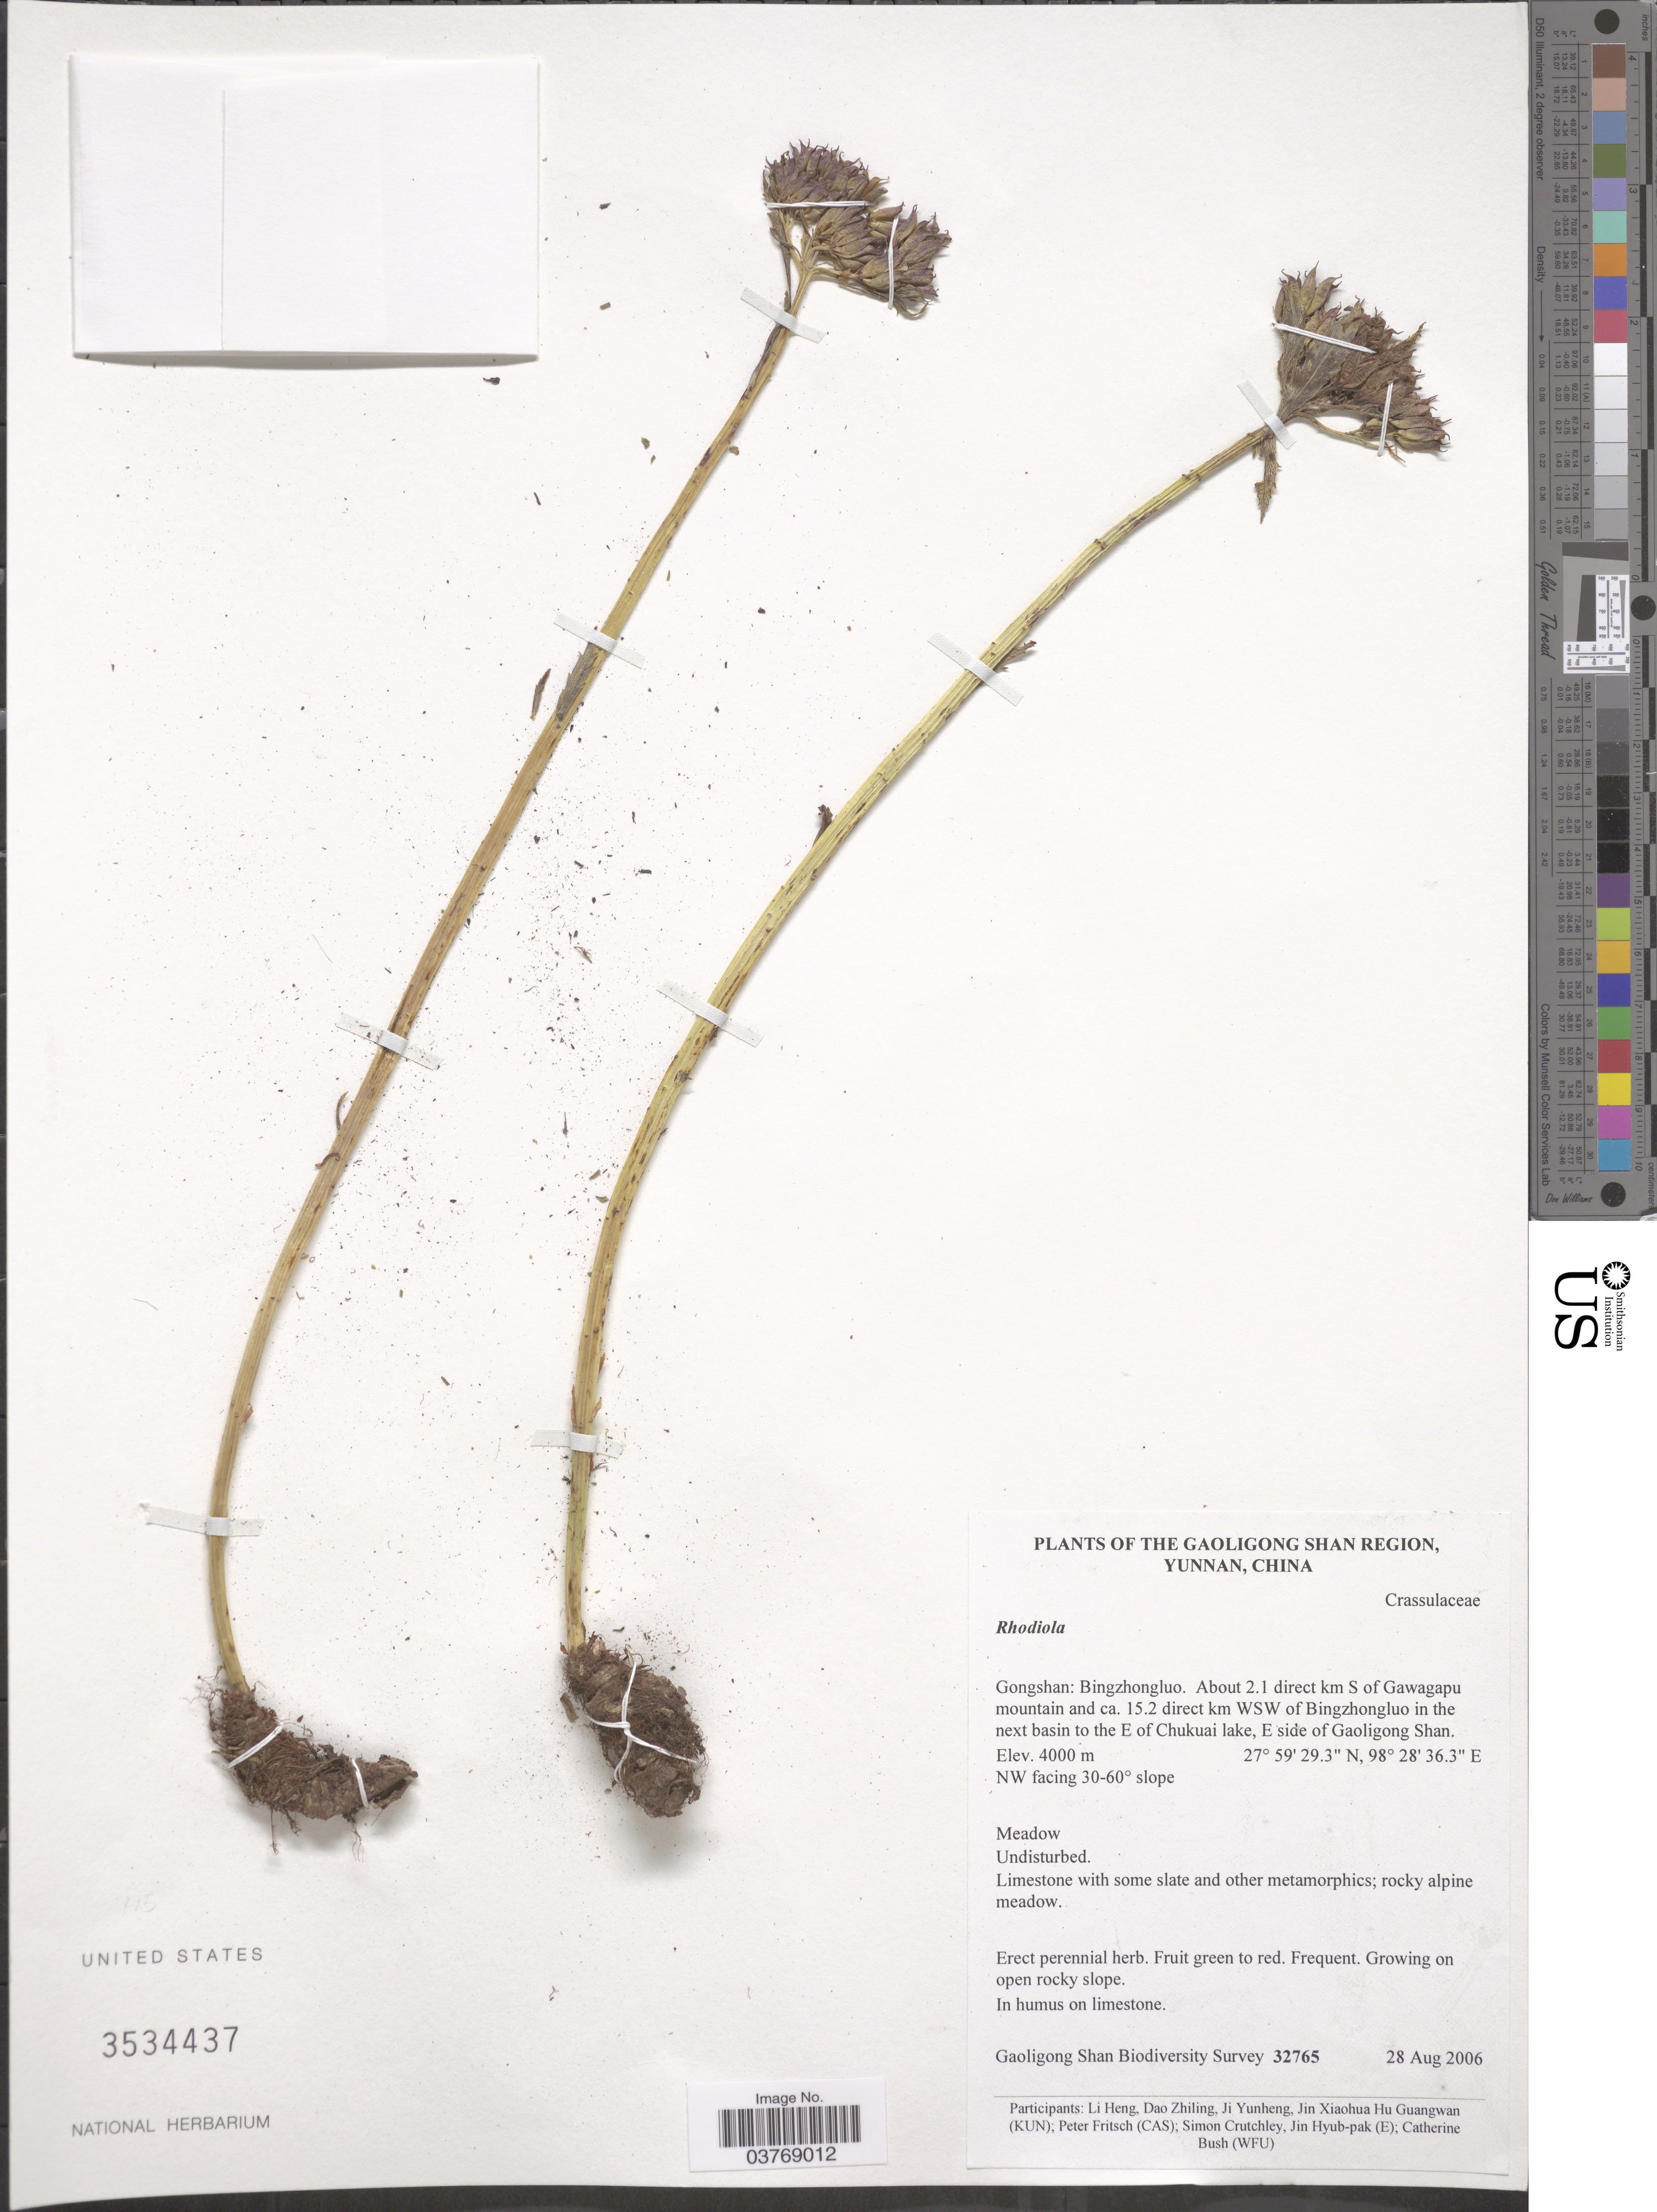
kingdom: Plantae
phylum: Tracheophyta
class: Magnoliopsida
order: Saxifragales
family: Crassulaceae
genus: Rhodiola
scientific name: Rhodiola sp.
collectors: Gaoligong Shan Biodiversity Survey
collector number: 32765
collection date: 2006-08-28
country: China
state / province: Yunnan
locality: The Gaoligong Shan Region. Gongshan: Bingzhongluo. About 2.1 direct km S of Gawagapu mountain and ca. 15.2 direct km WSW of Bingzhongluo in the next basin to the E of Chukuai lake, E side of Gaoligong Shan. NW facing 30-60º slope.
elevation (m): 4000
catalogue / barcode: US 3534437